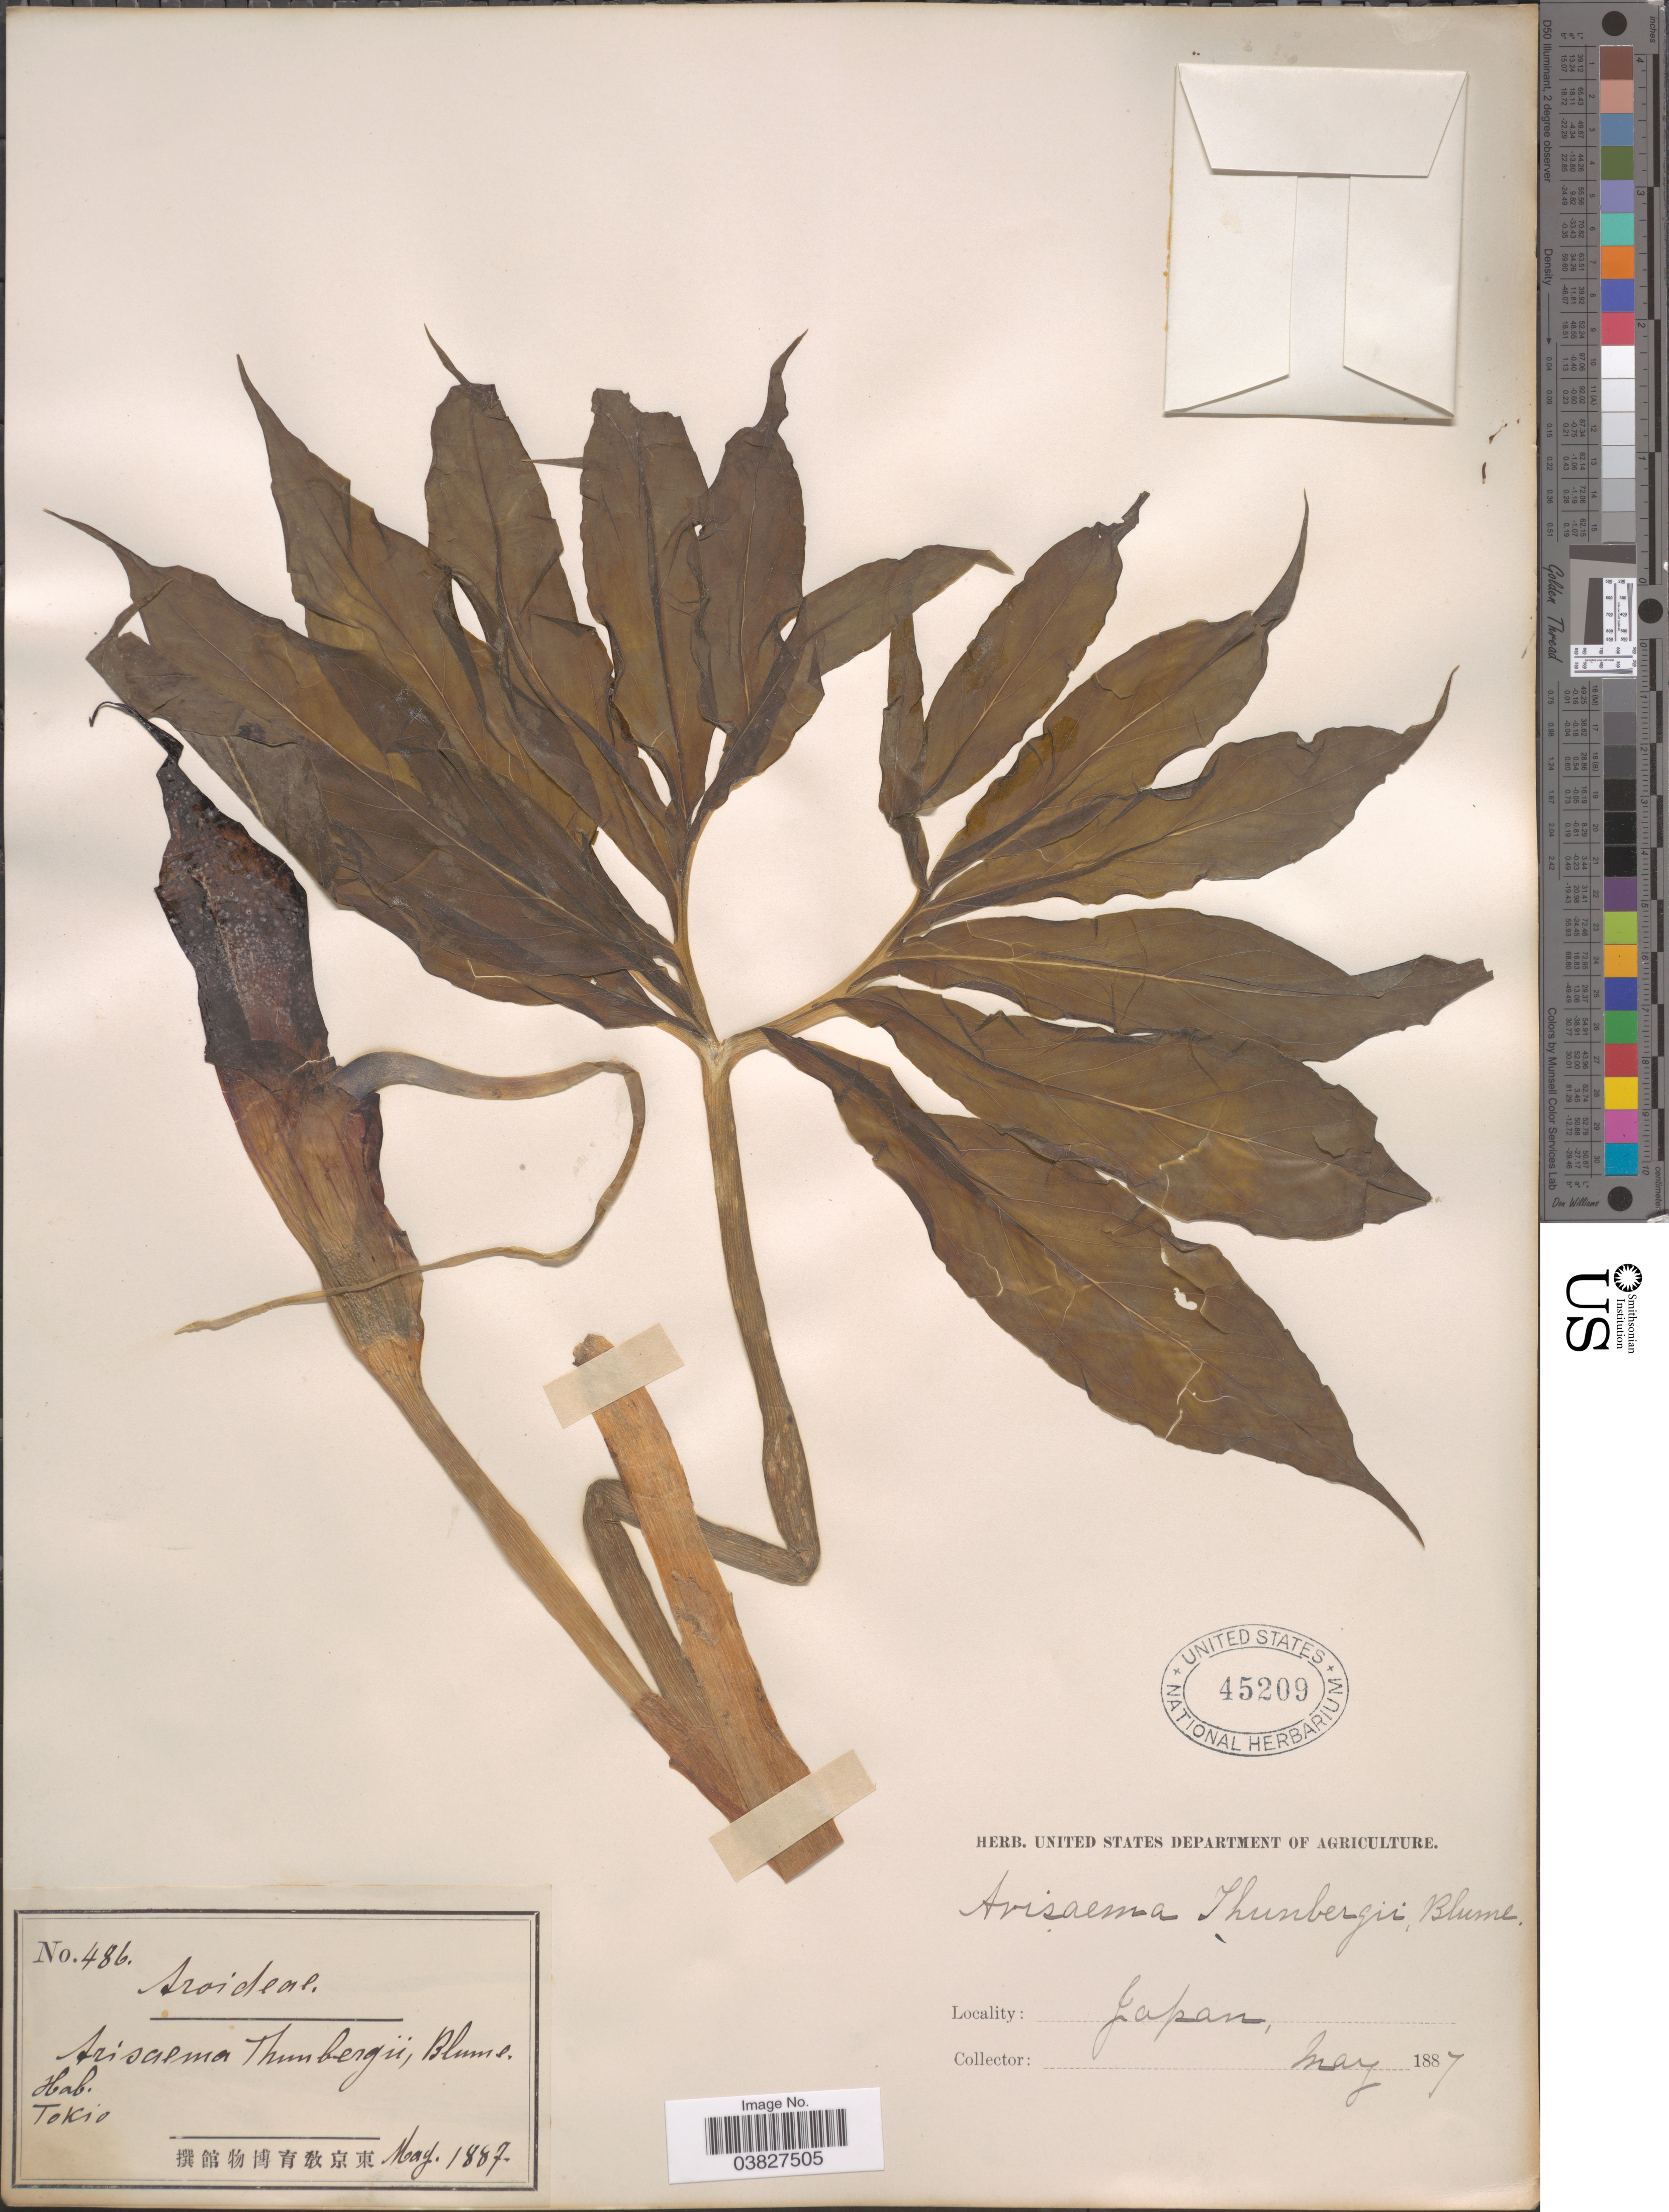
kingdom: Plantae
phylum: Tracheophyta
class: Liliopsida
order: Alismatales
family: Araceae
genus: Arisaema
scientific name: Arisaema thunbergii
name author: Blume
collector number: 486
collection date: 1887-05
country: Japan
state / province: Tokyo, Federal City of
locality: Tokio.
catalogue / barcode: US 45209